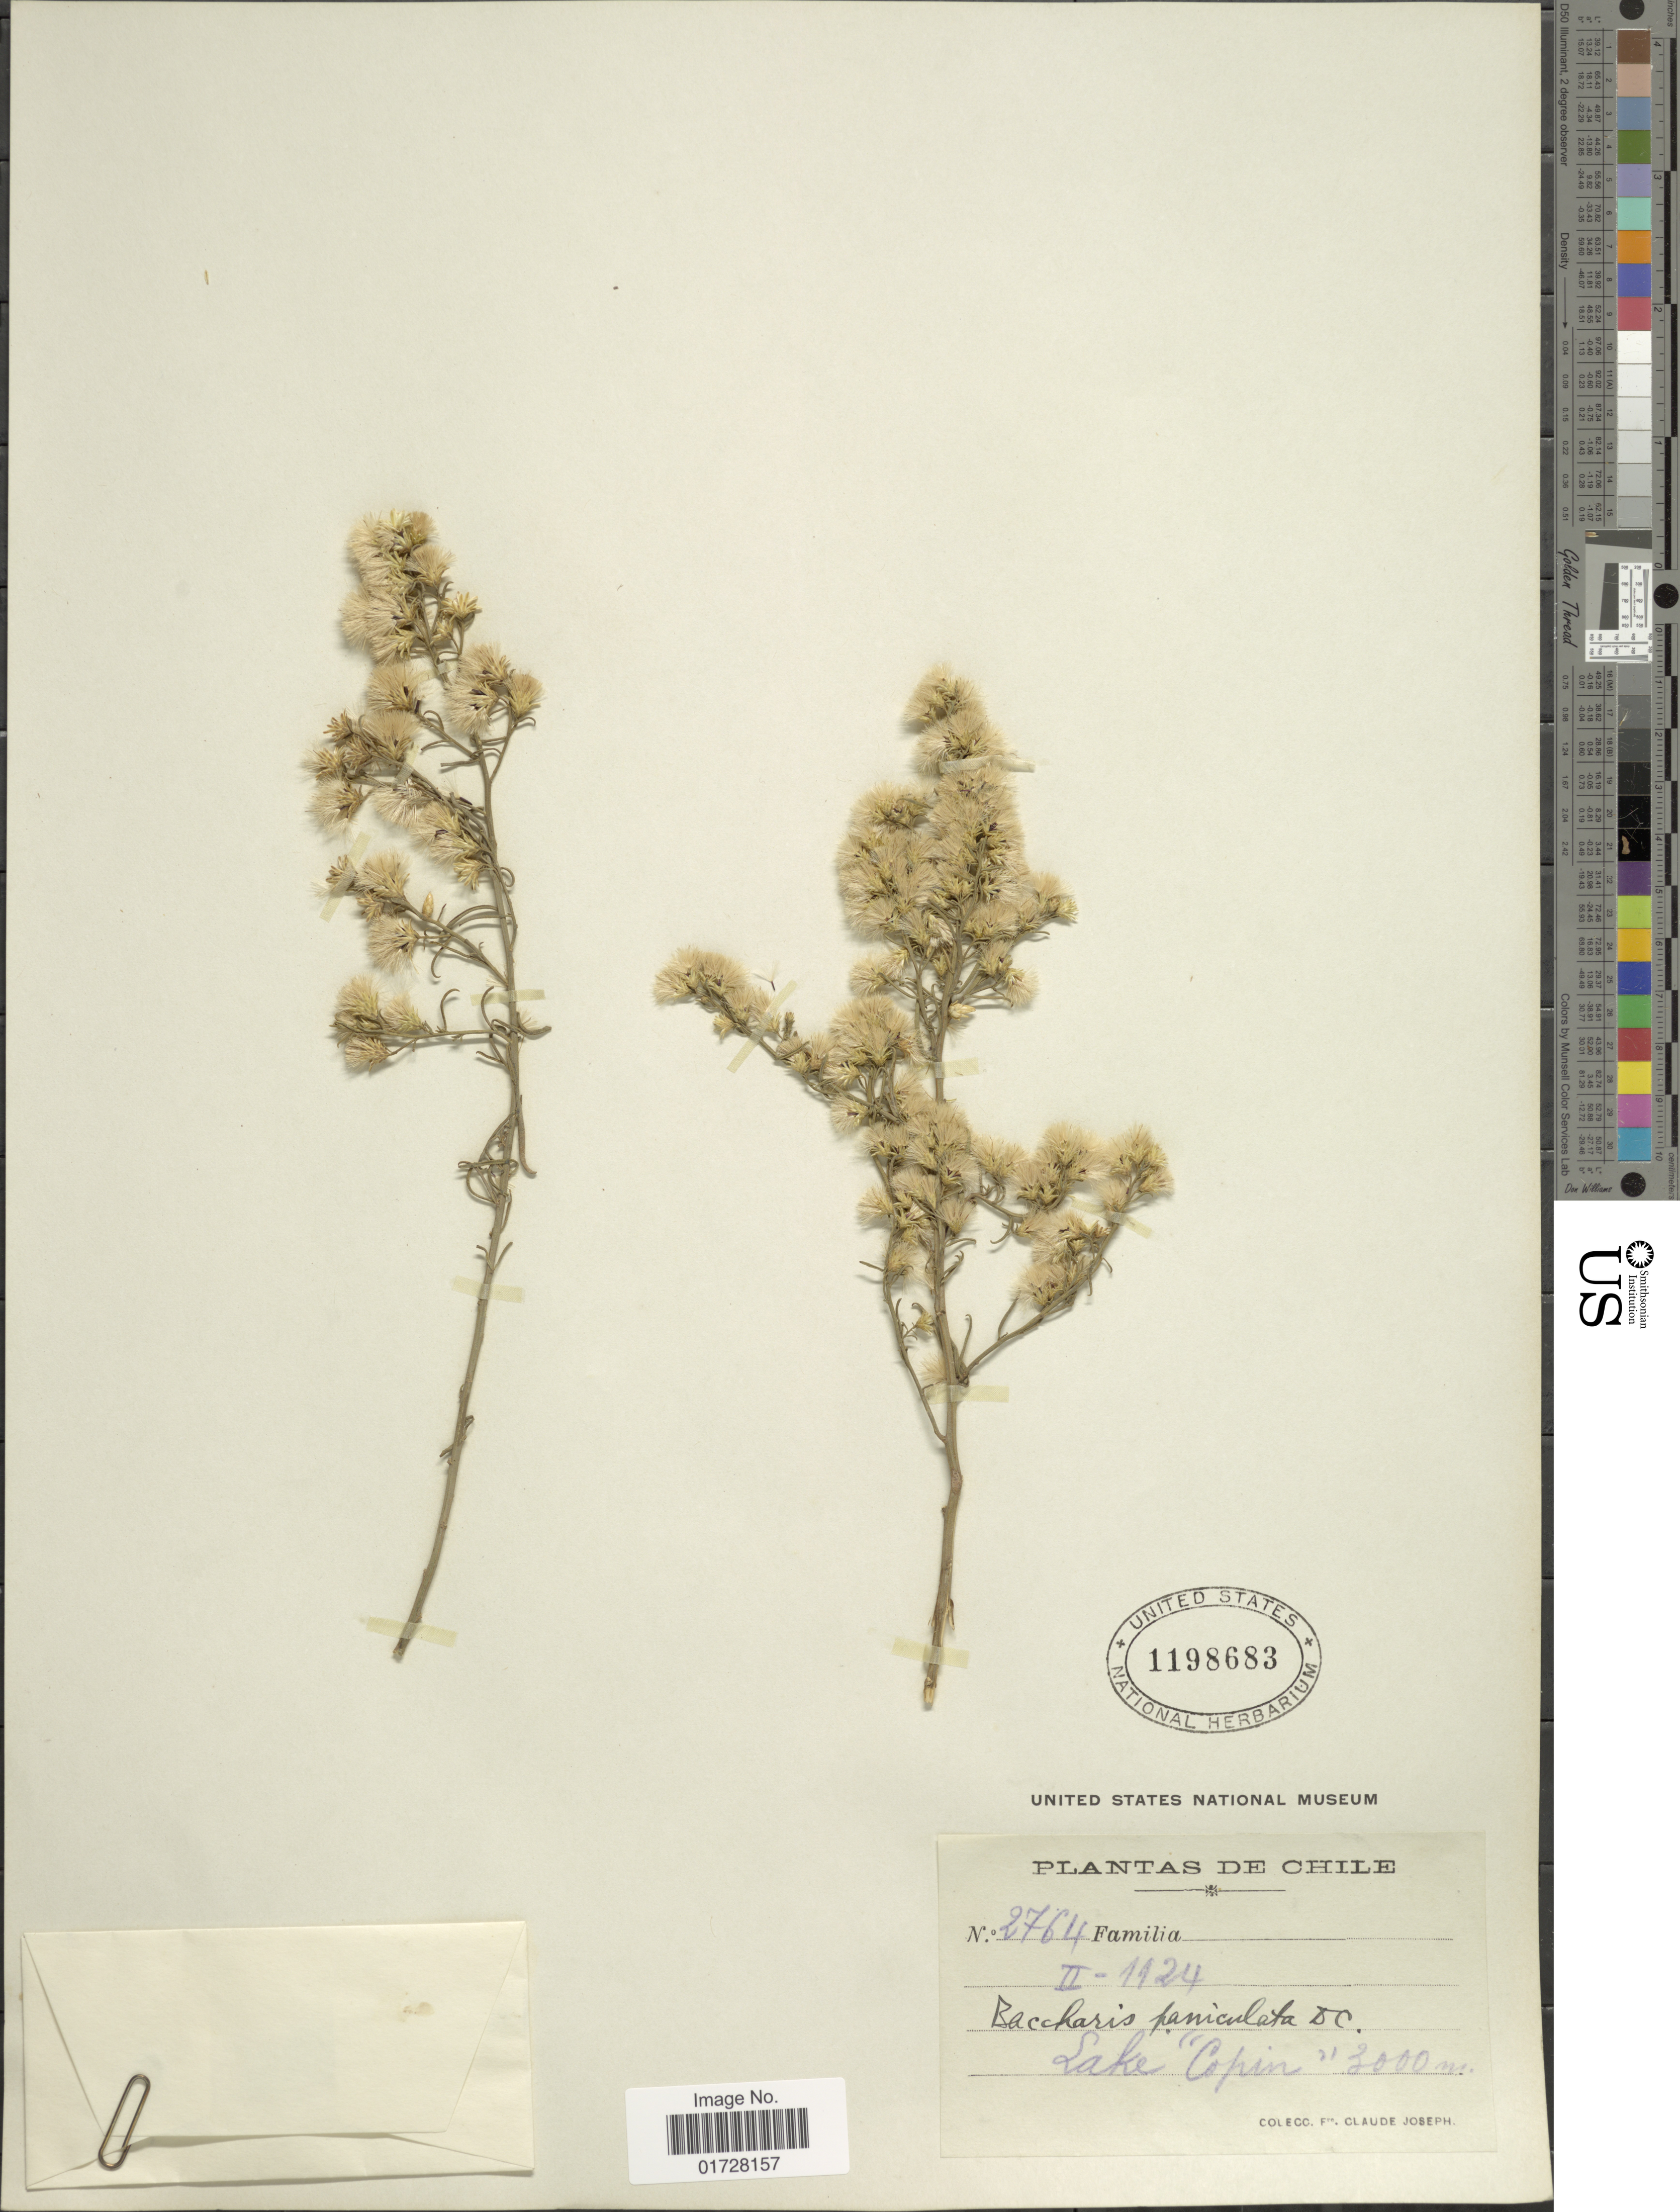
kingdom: Plantae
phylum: Tracheophyta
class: Magnoliopsida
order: Asterales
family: Asteraceae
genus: Baccharis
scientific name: Baccharis paniculata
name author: DC.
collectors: Bro. Claude-Joseph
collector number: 2764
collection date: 1924-02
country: Chile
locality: Lake Copin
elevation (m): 3000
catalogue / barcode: US 1198683